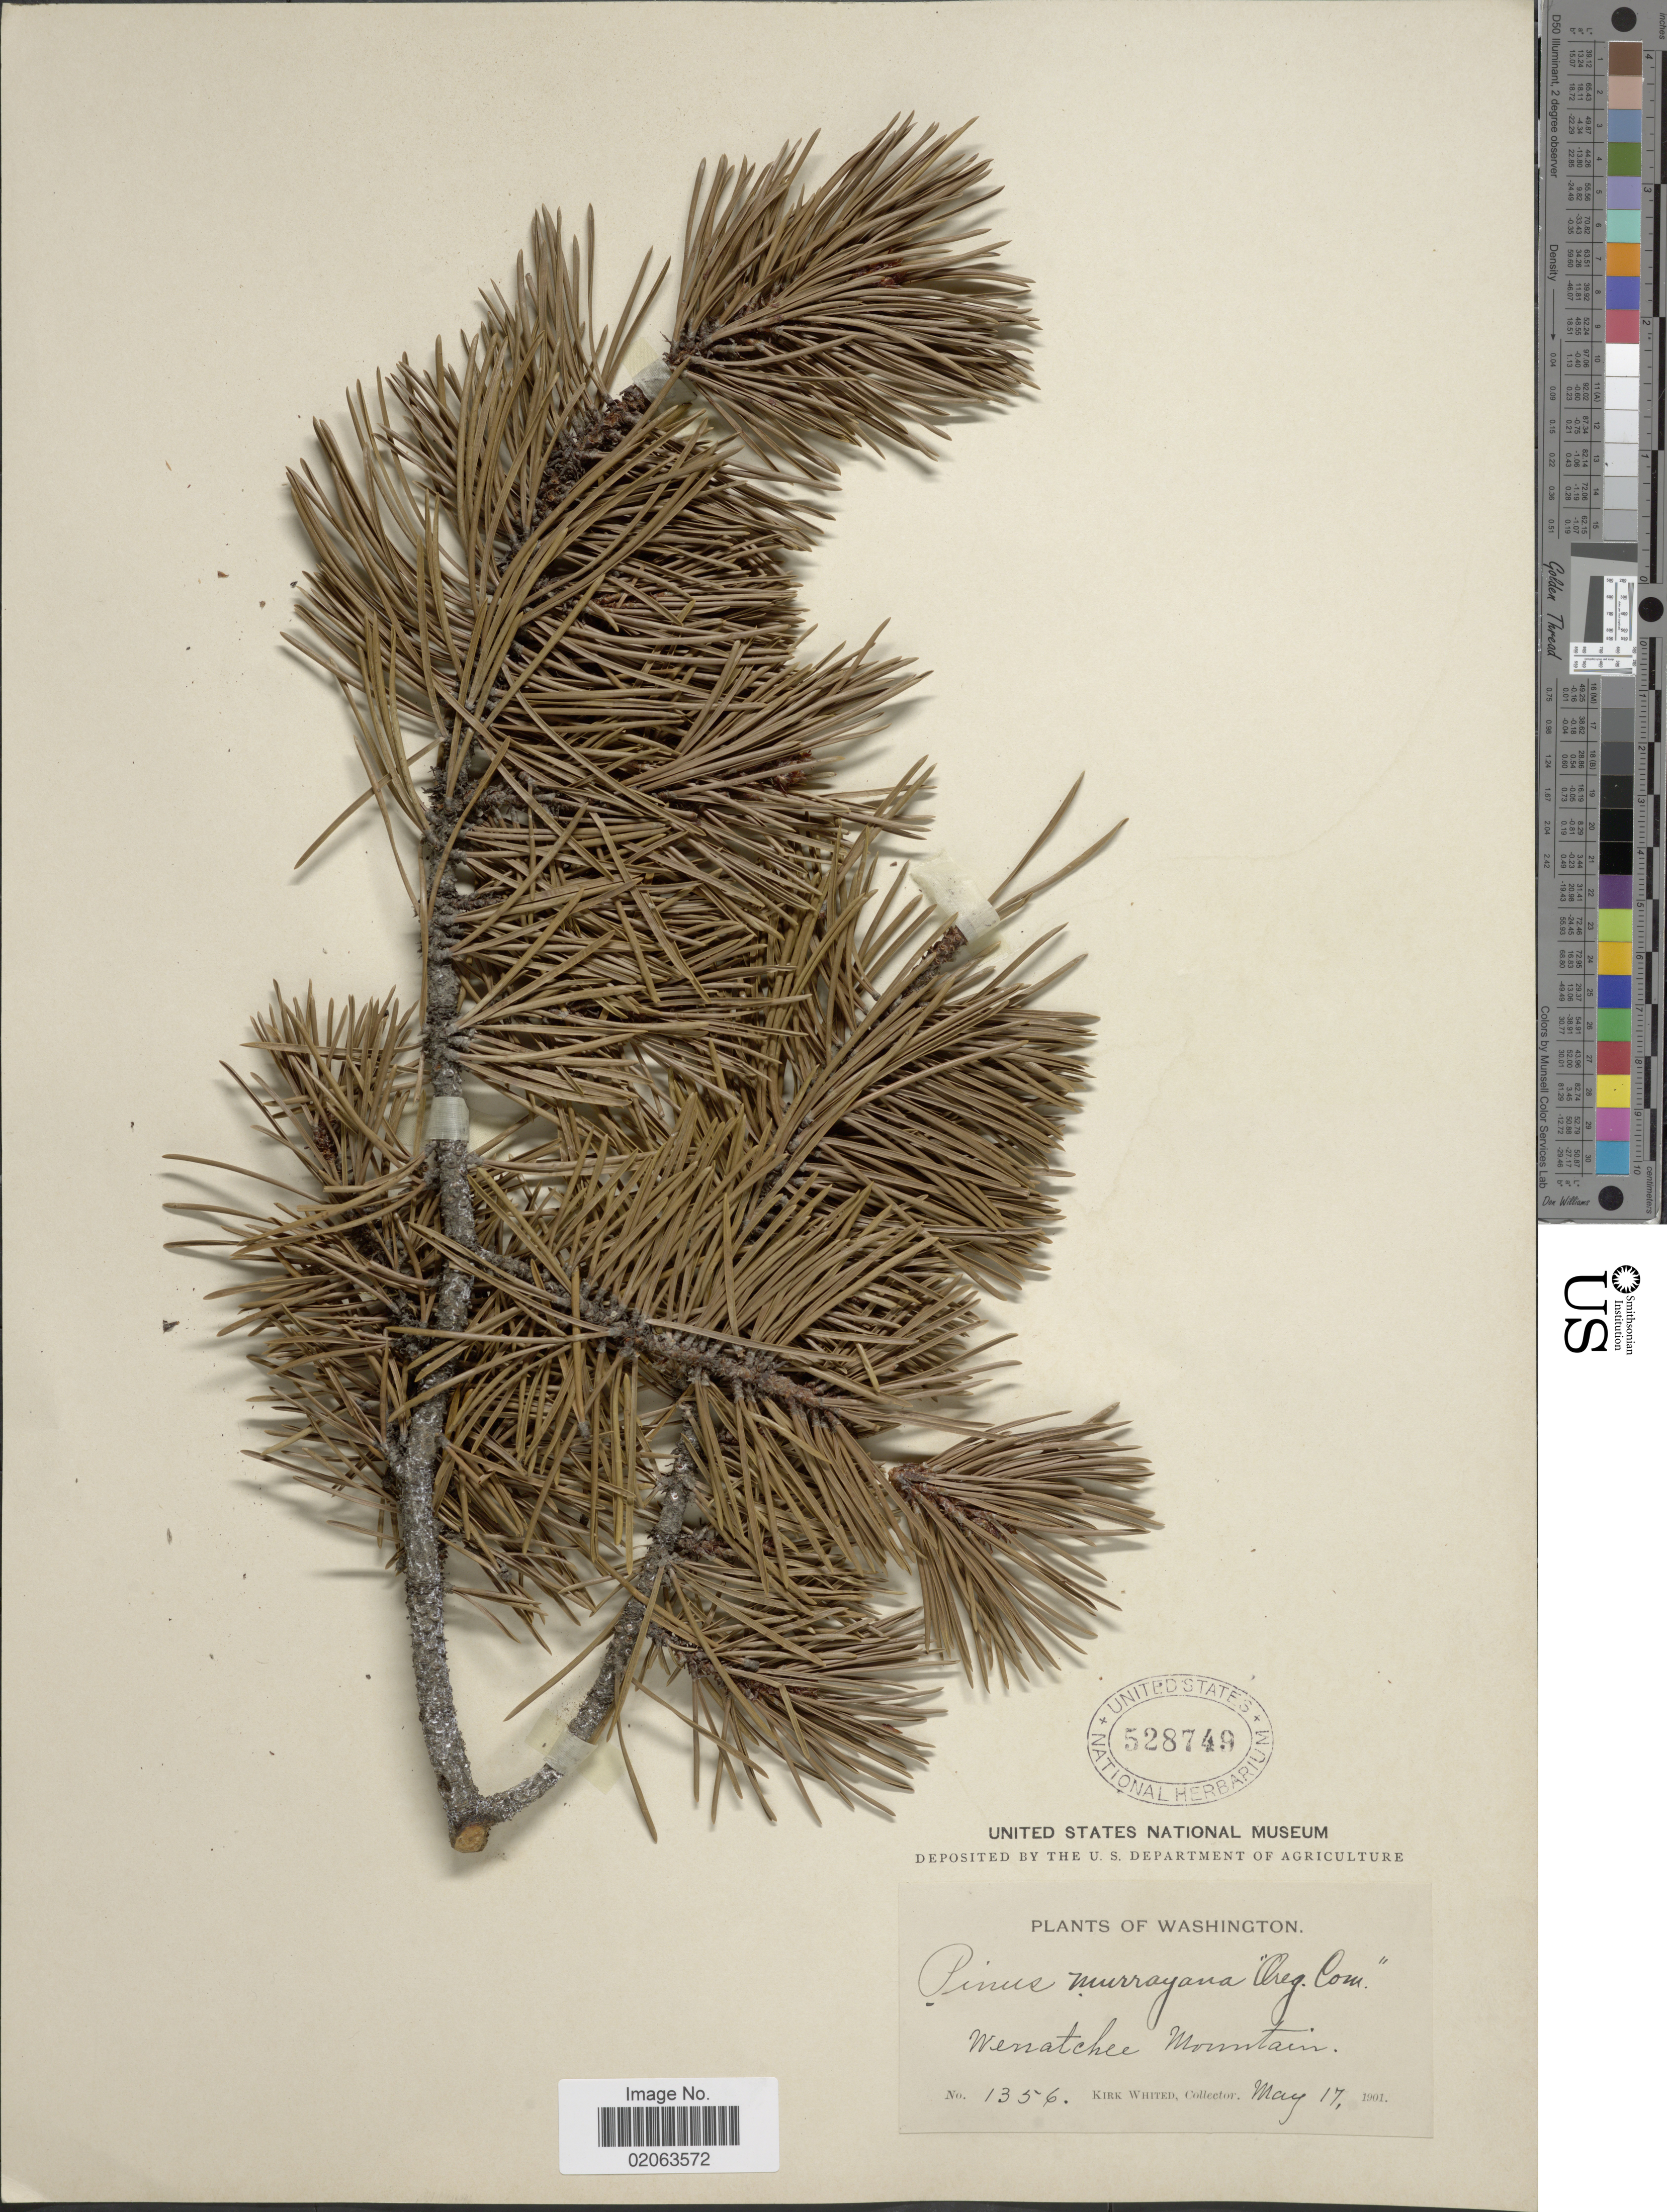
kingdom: Plantae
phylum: Tracheophyta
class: Pinopsida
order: Pinales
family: Pinaceae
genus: Pinus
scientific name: Pinus contorta var. latifolia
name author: Engelm. ex S. Watson in C. King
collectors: K. Whited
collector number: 1356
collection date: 1901-05-17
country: United States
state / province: Washington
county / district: Chelan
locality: Washington. Wenatchee Mountain.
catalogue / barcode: US 528749